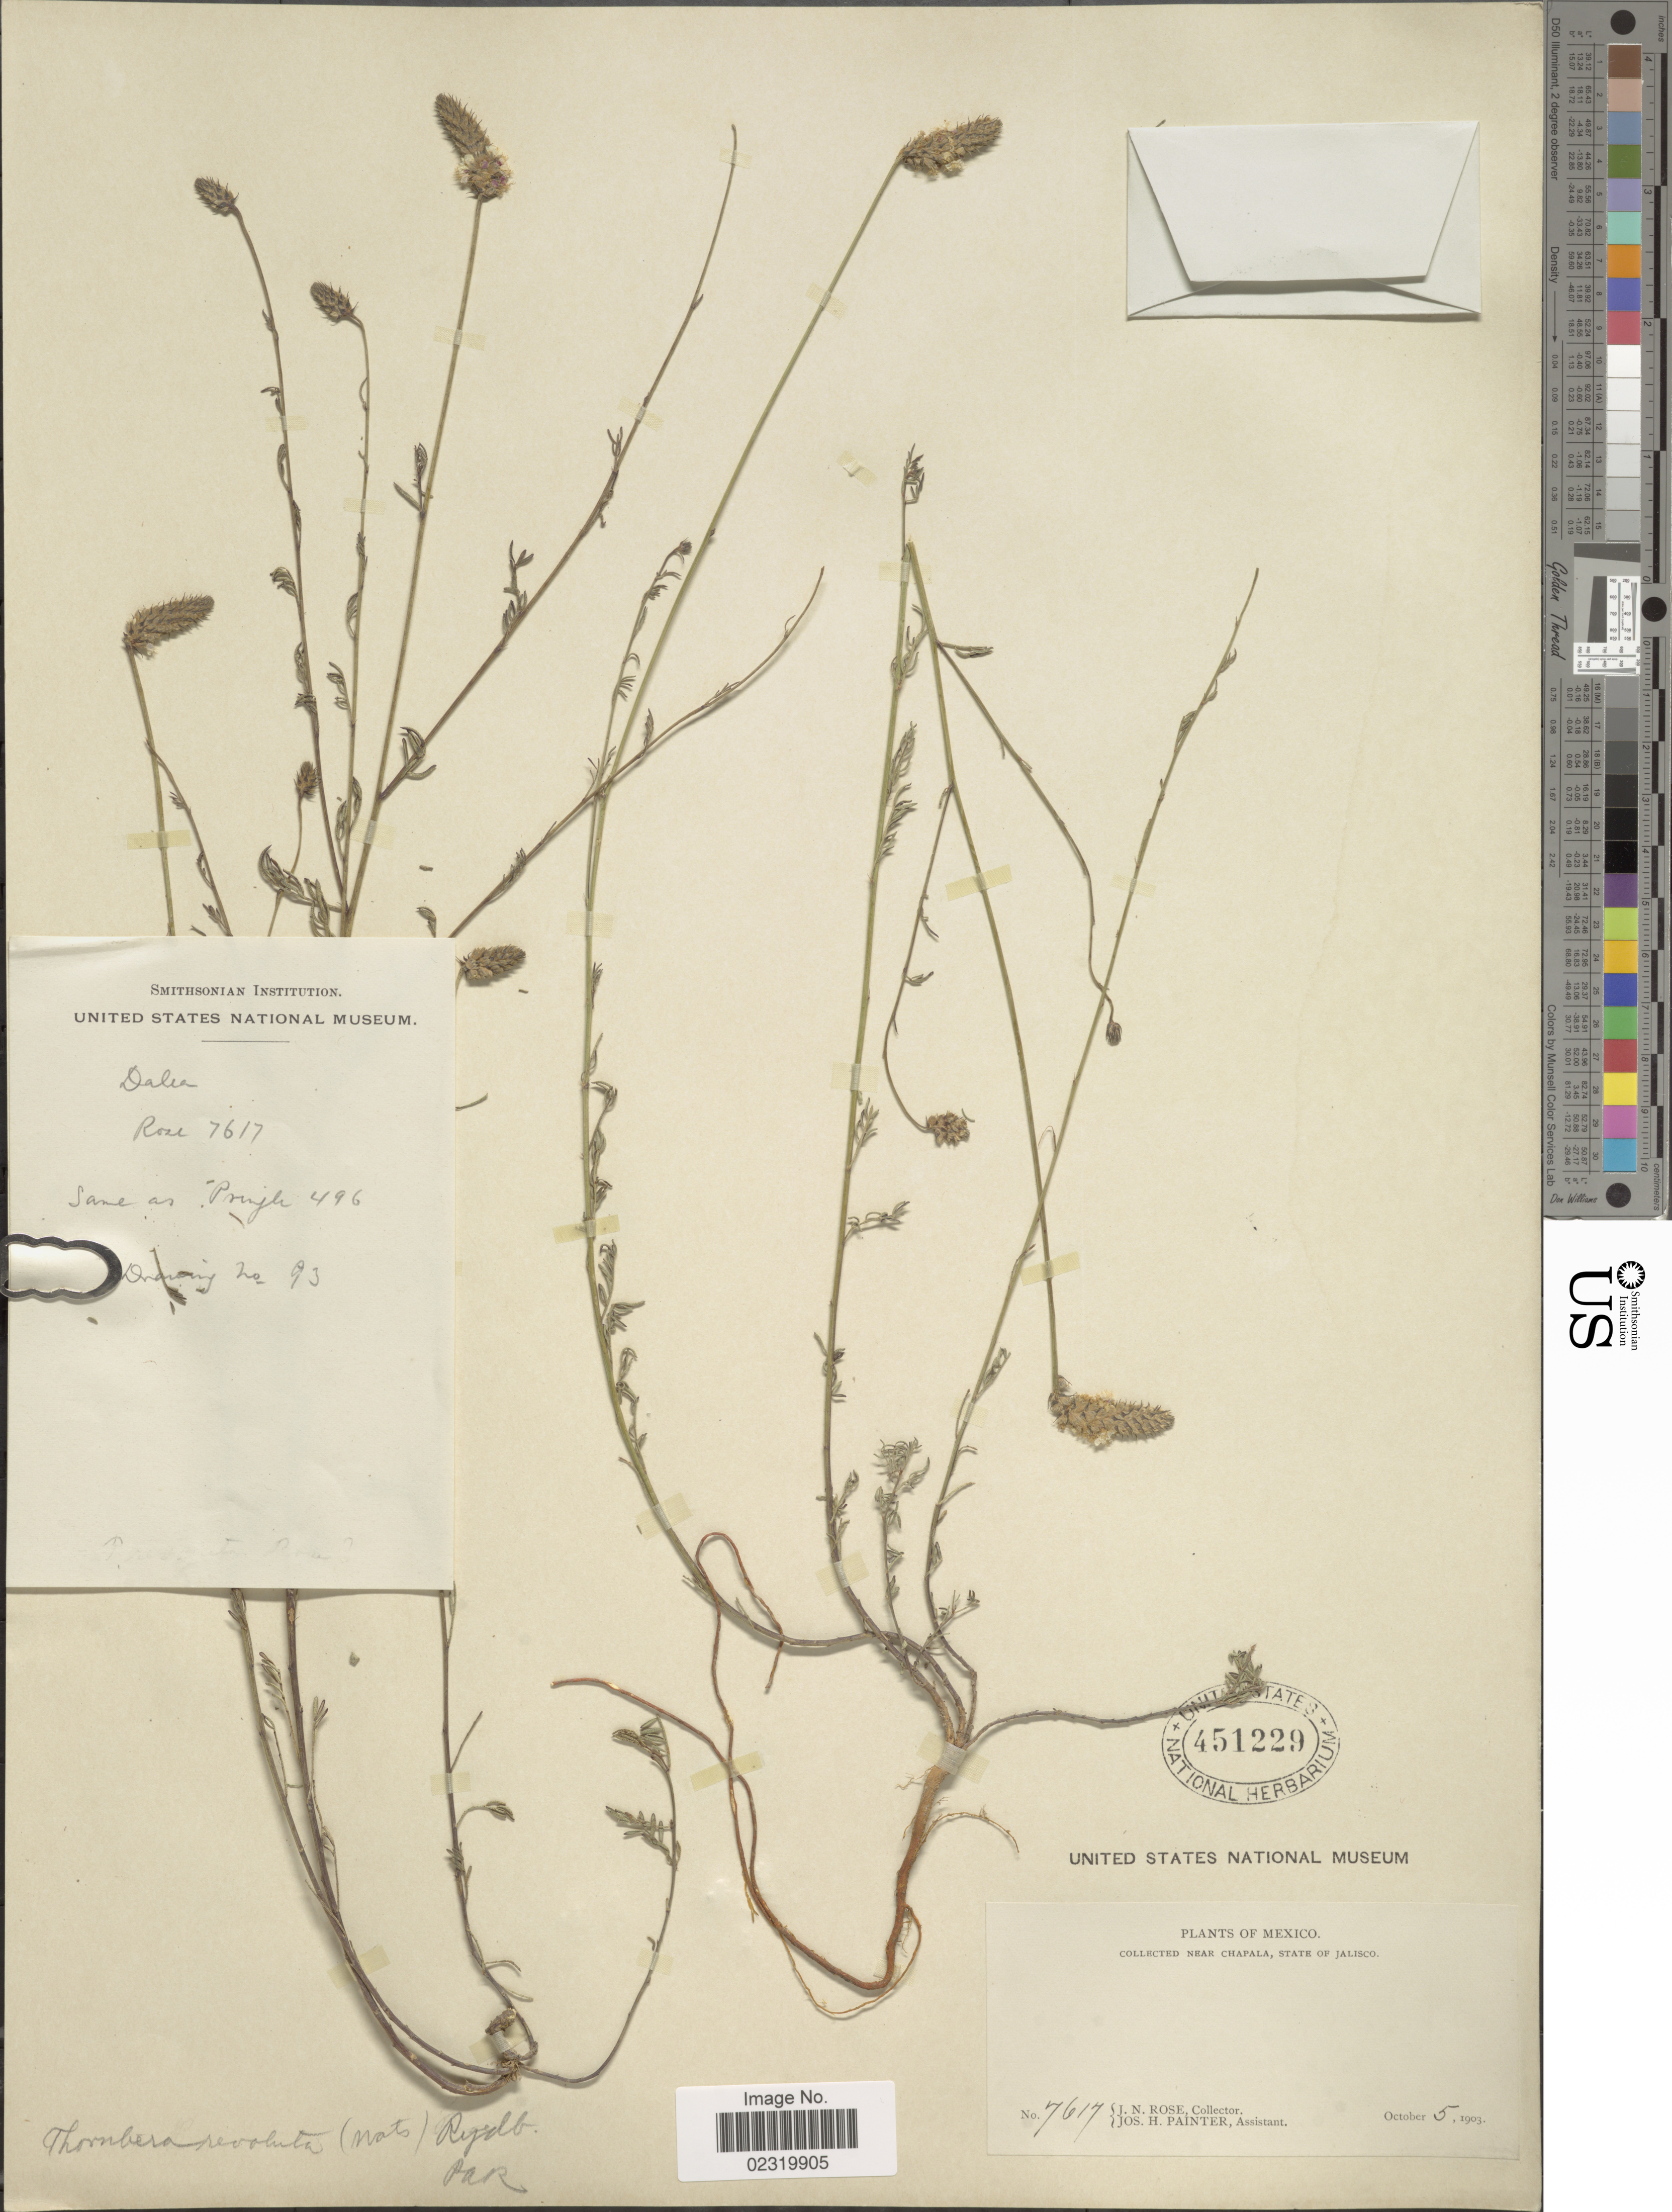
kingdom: Plantae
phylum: Tracheophyta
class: Magnoliopsida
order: Fabales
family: Fabaceae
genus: Dalea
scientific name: Dalea revoluta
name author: S. Watson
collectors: J. N. Rose & J. H. Painter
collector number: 7617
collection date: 1903-10-05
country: Mexico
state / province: Jalisco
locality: Near Chapala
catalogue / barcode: US 451229